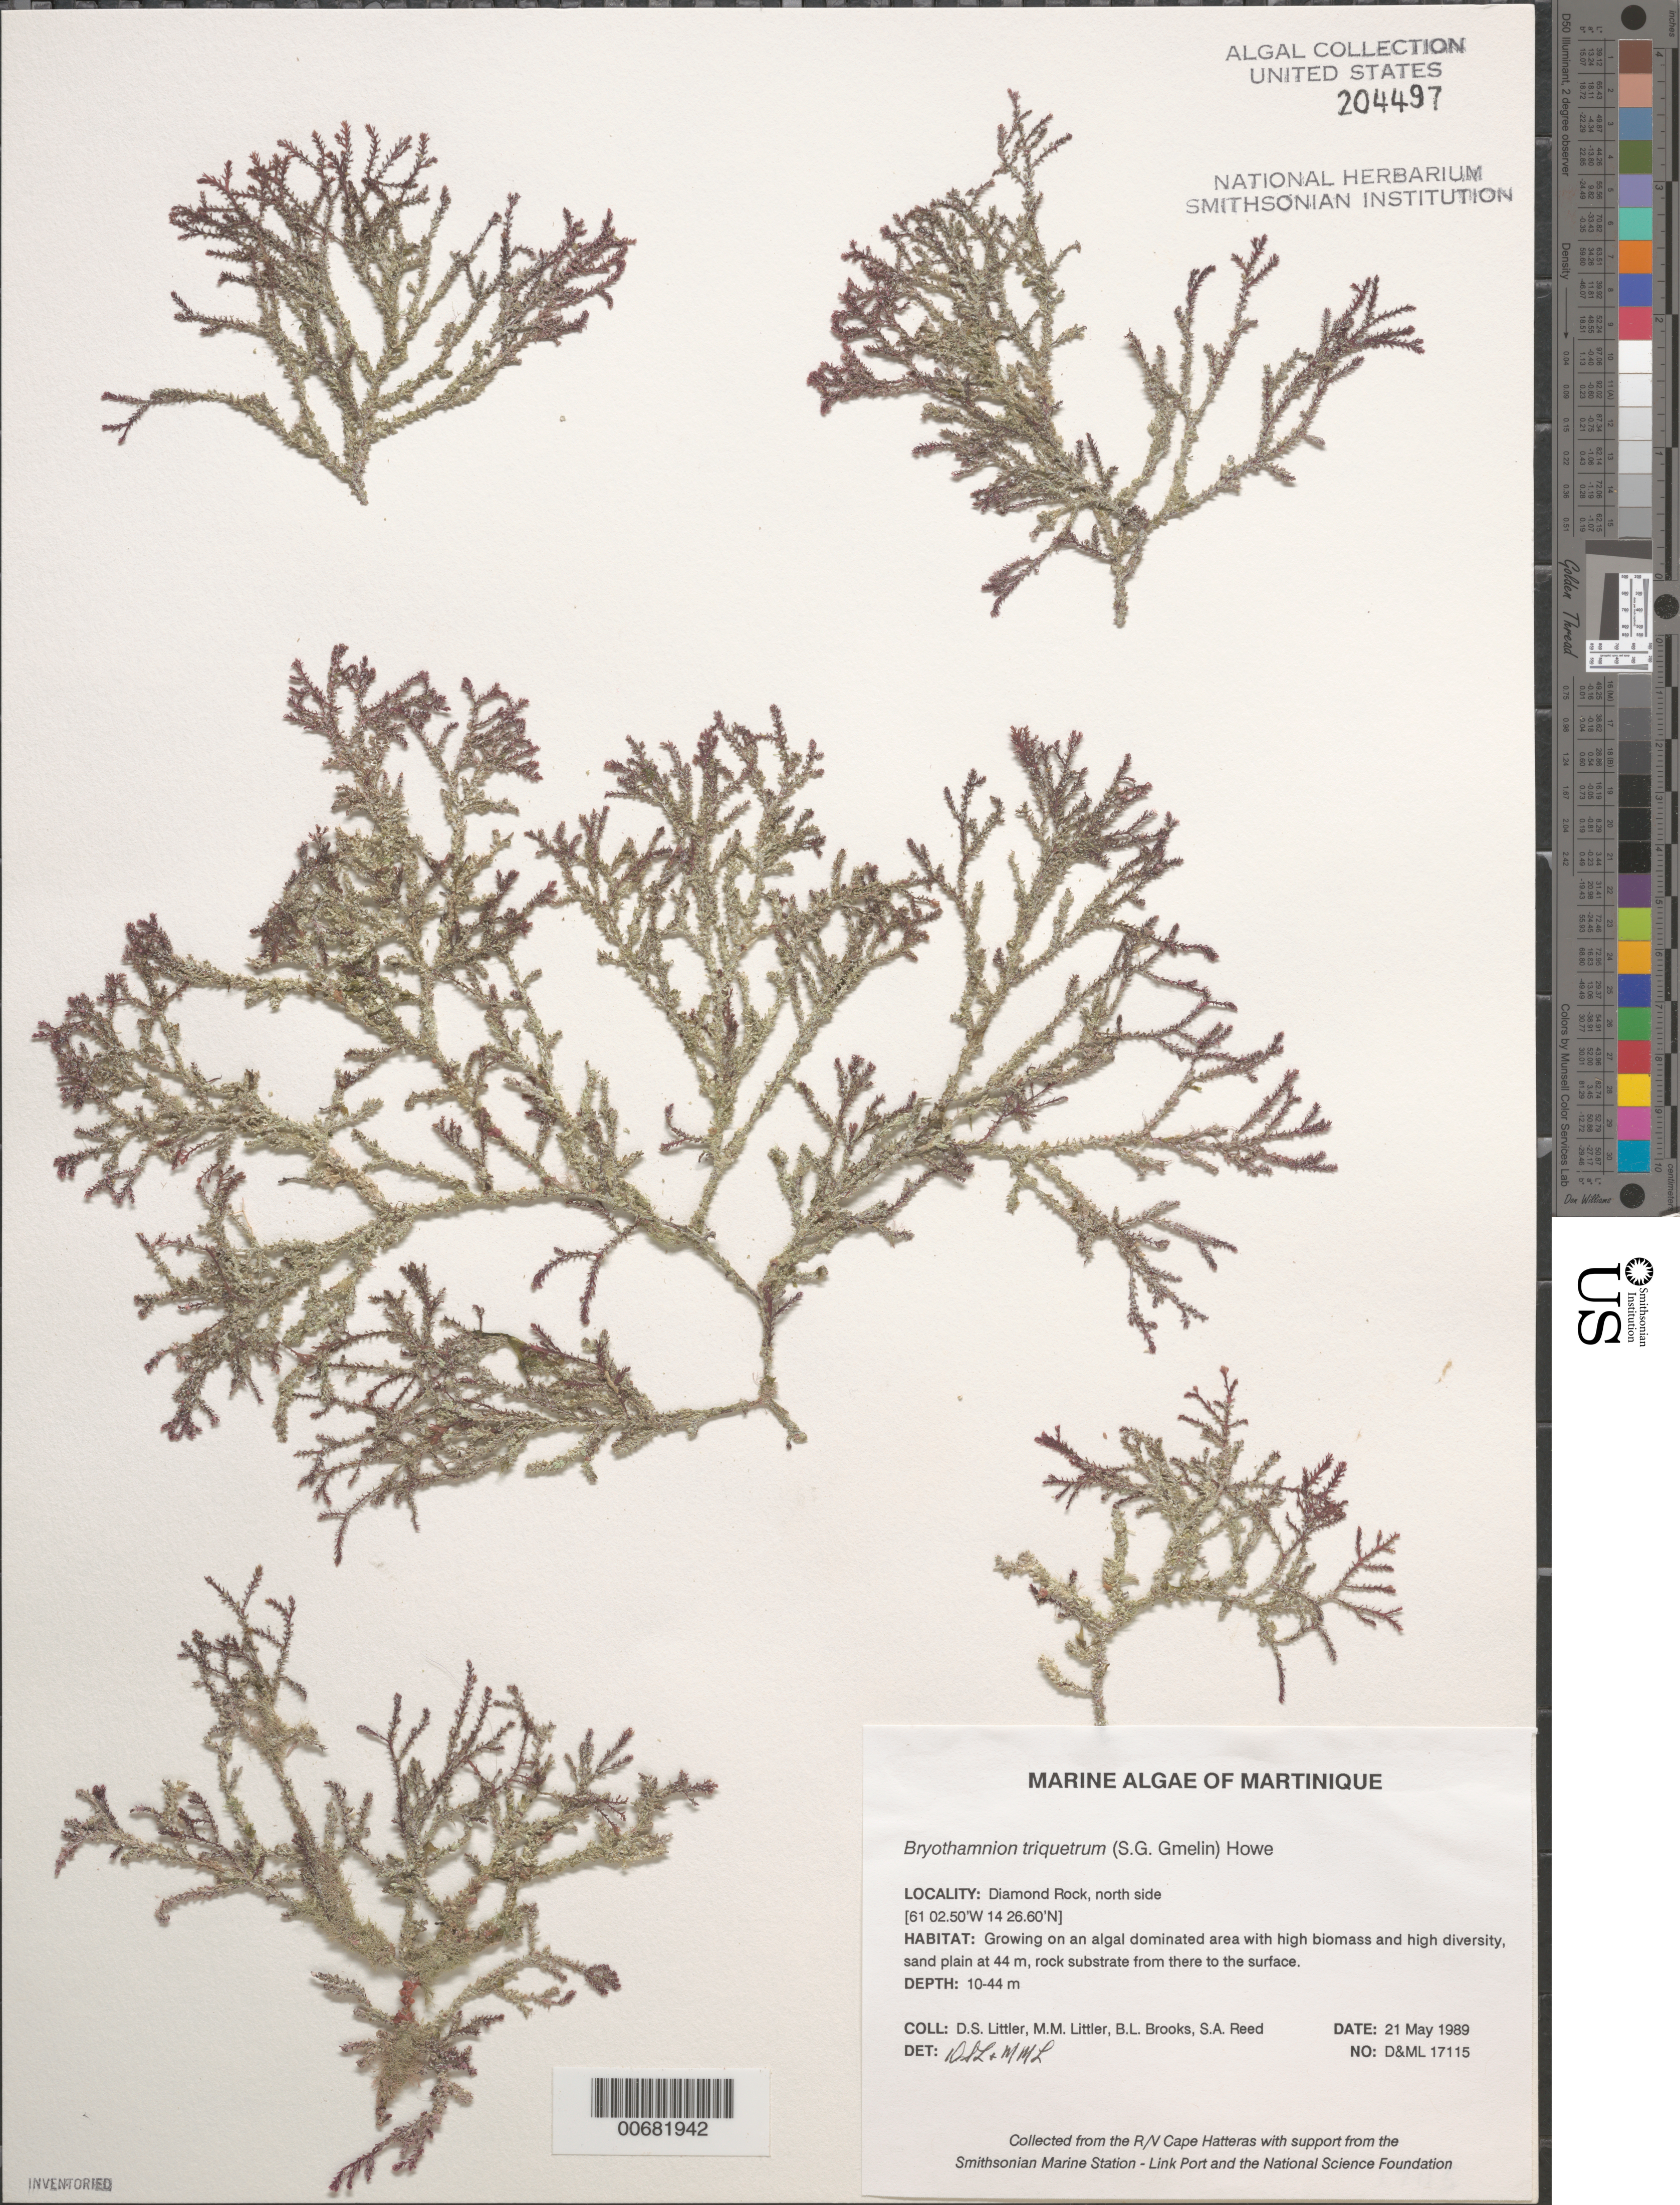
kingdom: Plantae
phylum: Rhodophyta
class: Florideophyceae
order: Ceramiales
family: Rhodomelaceae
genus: Alsidium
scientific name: Alsidium triquetrum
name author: (S.G. Gmel.) Trevis.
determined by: Algae name updating Project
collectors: D. S. Littler, M. M. Littler, B. Brooks & S. Reed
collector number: D&ML 17115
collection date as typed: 21 May 1989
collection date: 1989-05-21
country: Martinique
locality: Diamond Rock, north side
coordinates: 14 26.60' N, 61 02.50' W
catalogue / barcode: US 204497